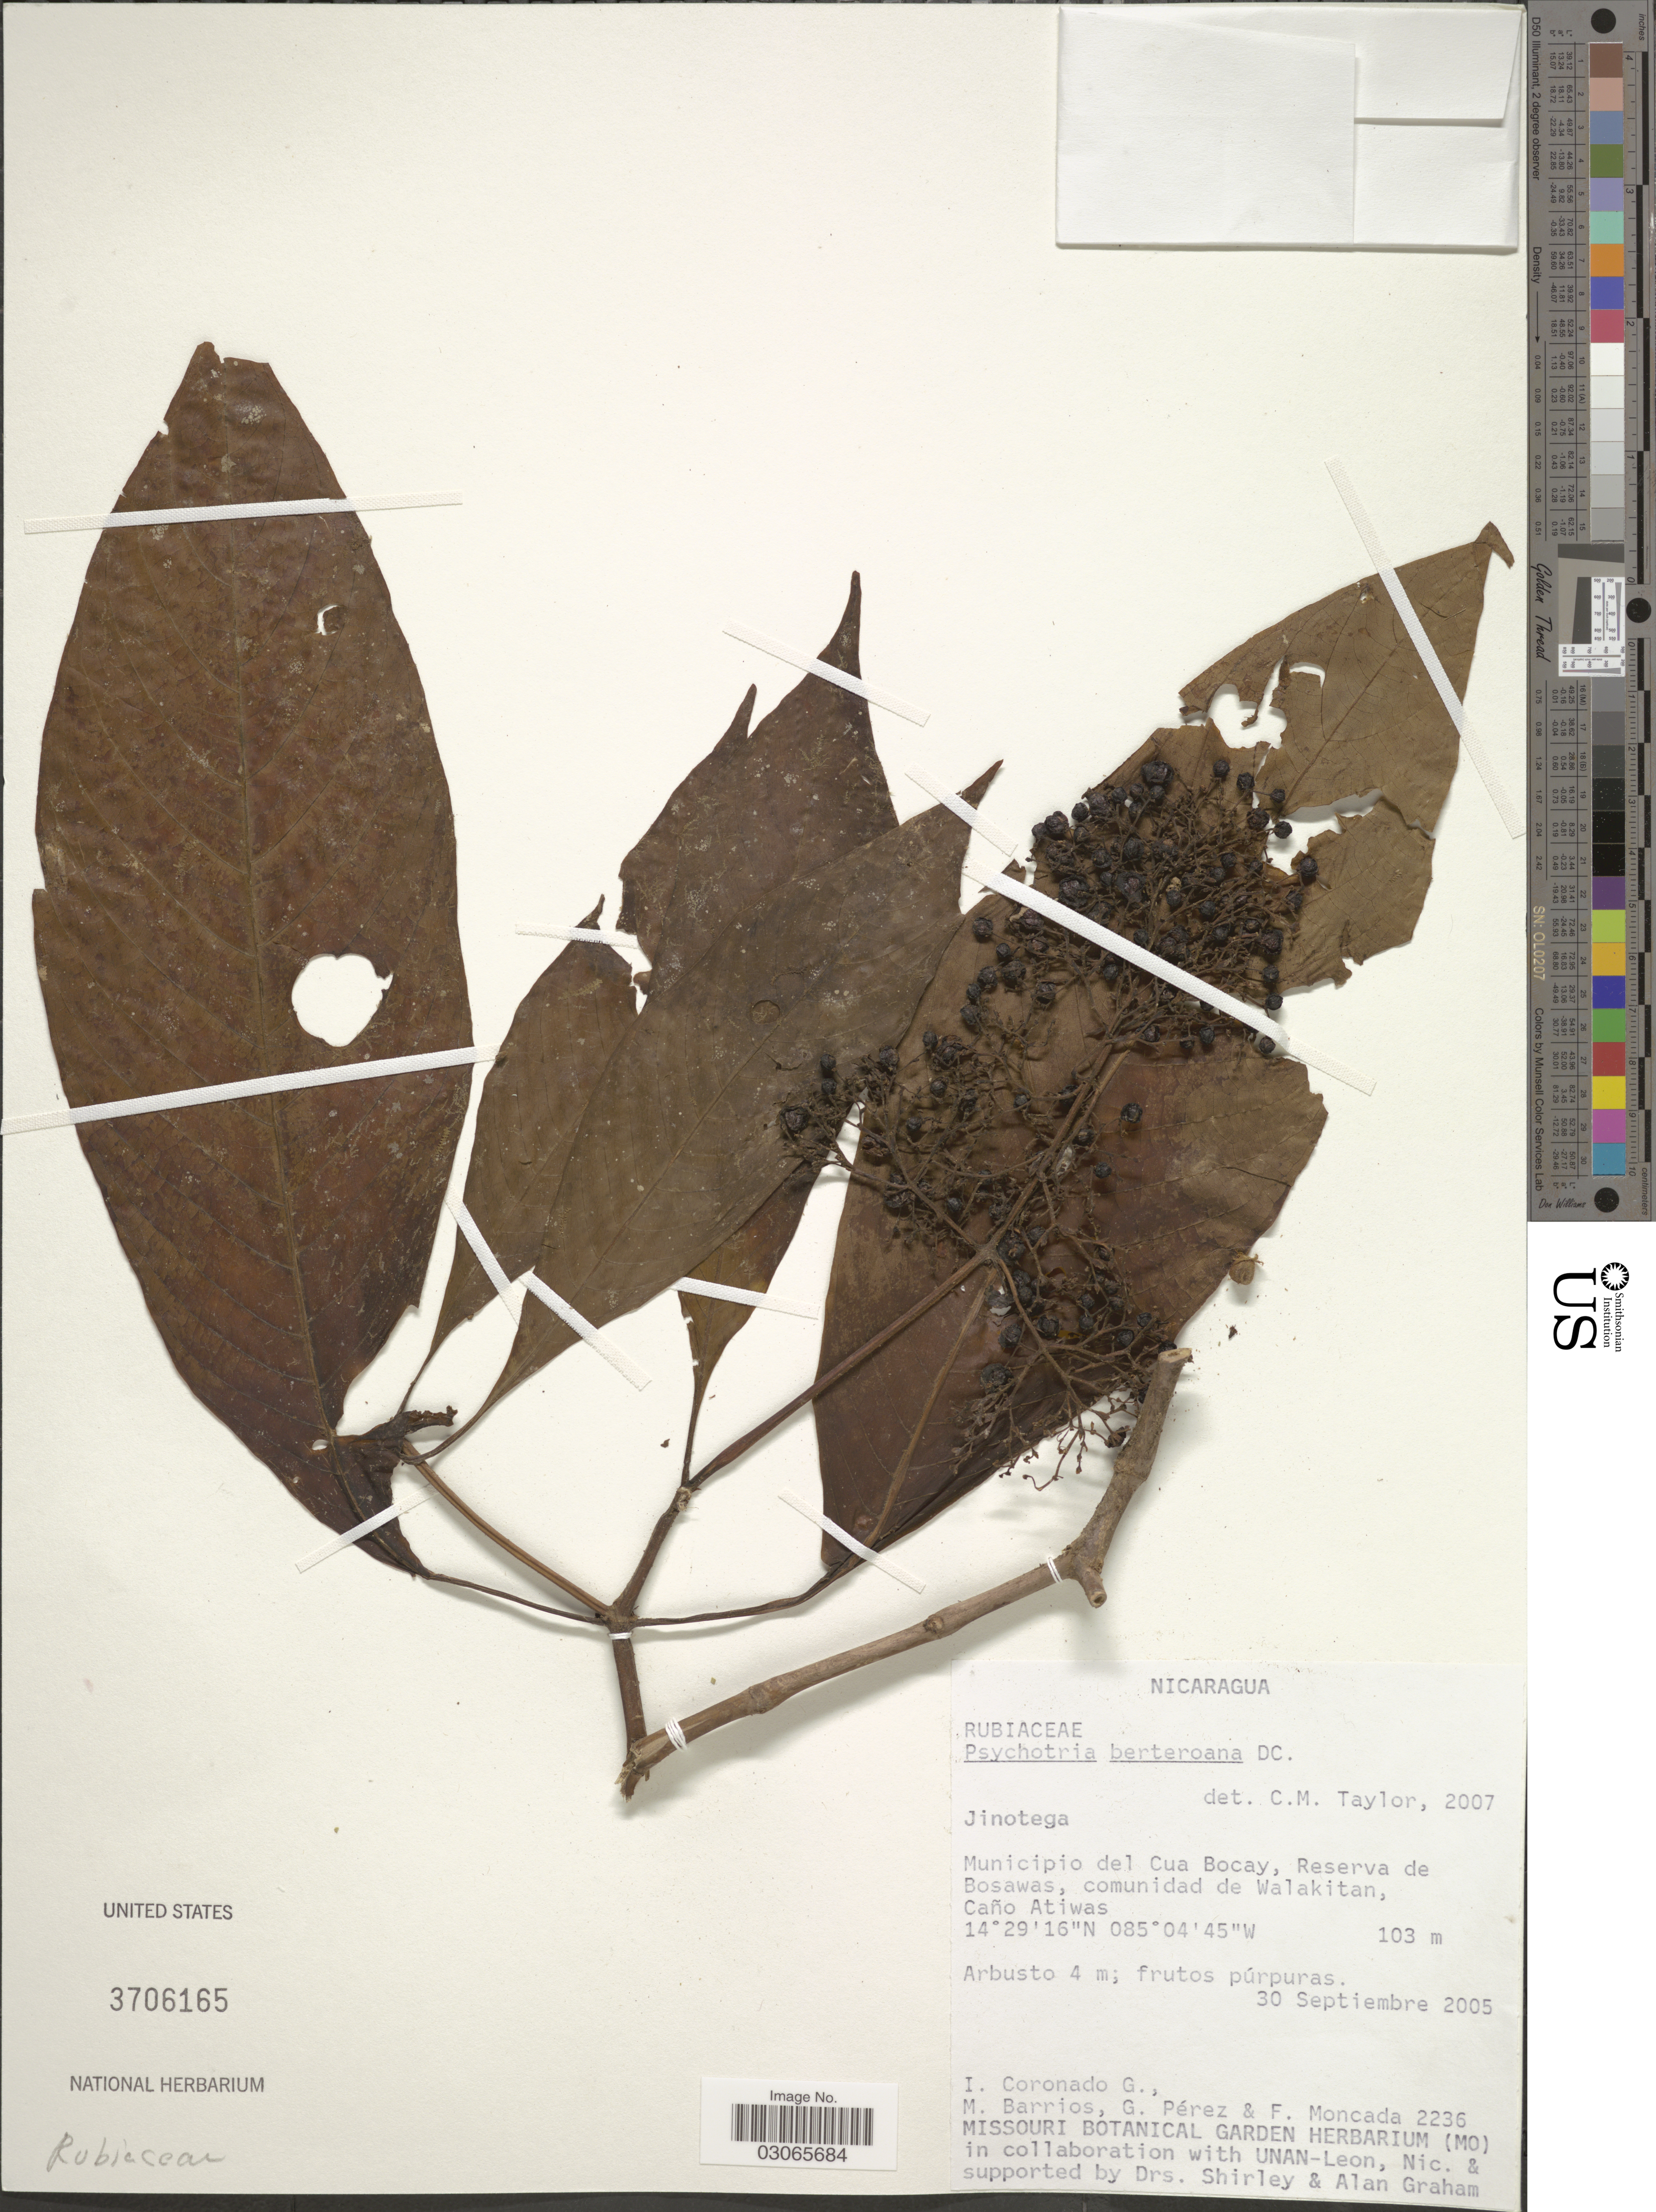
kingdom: Plantae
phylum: Tracheophyta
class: Magnoliopsida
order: Gentianales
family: Rubiaceae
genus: Psychotria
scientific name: Psychotria berteroana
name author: DC.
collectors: I. Coronado, M. Barrios, G. Perez & F. Moncada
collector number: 2236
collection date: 2005-09-30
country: Nicaragua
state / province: Jinotega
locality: Municipio del Cua Bocay, Reserva de Bosawas, comunidad de Walakitan, Caño Atiwas.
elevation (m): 103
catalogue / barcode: US 3706165